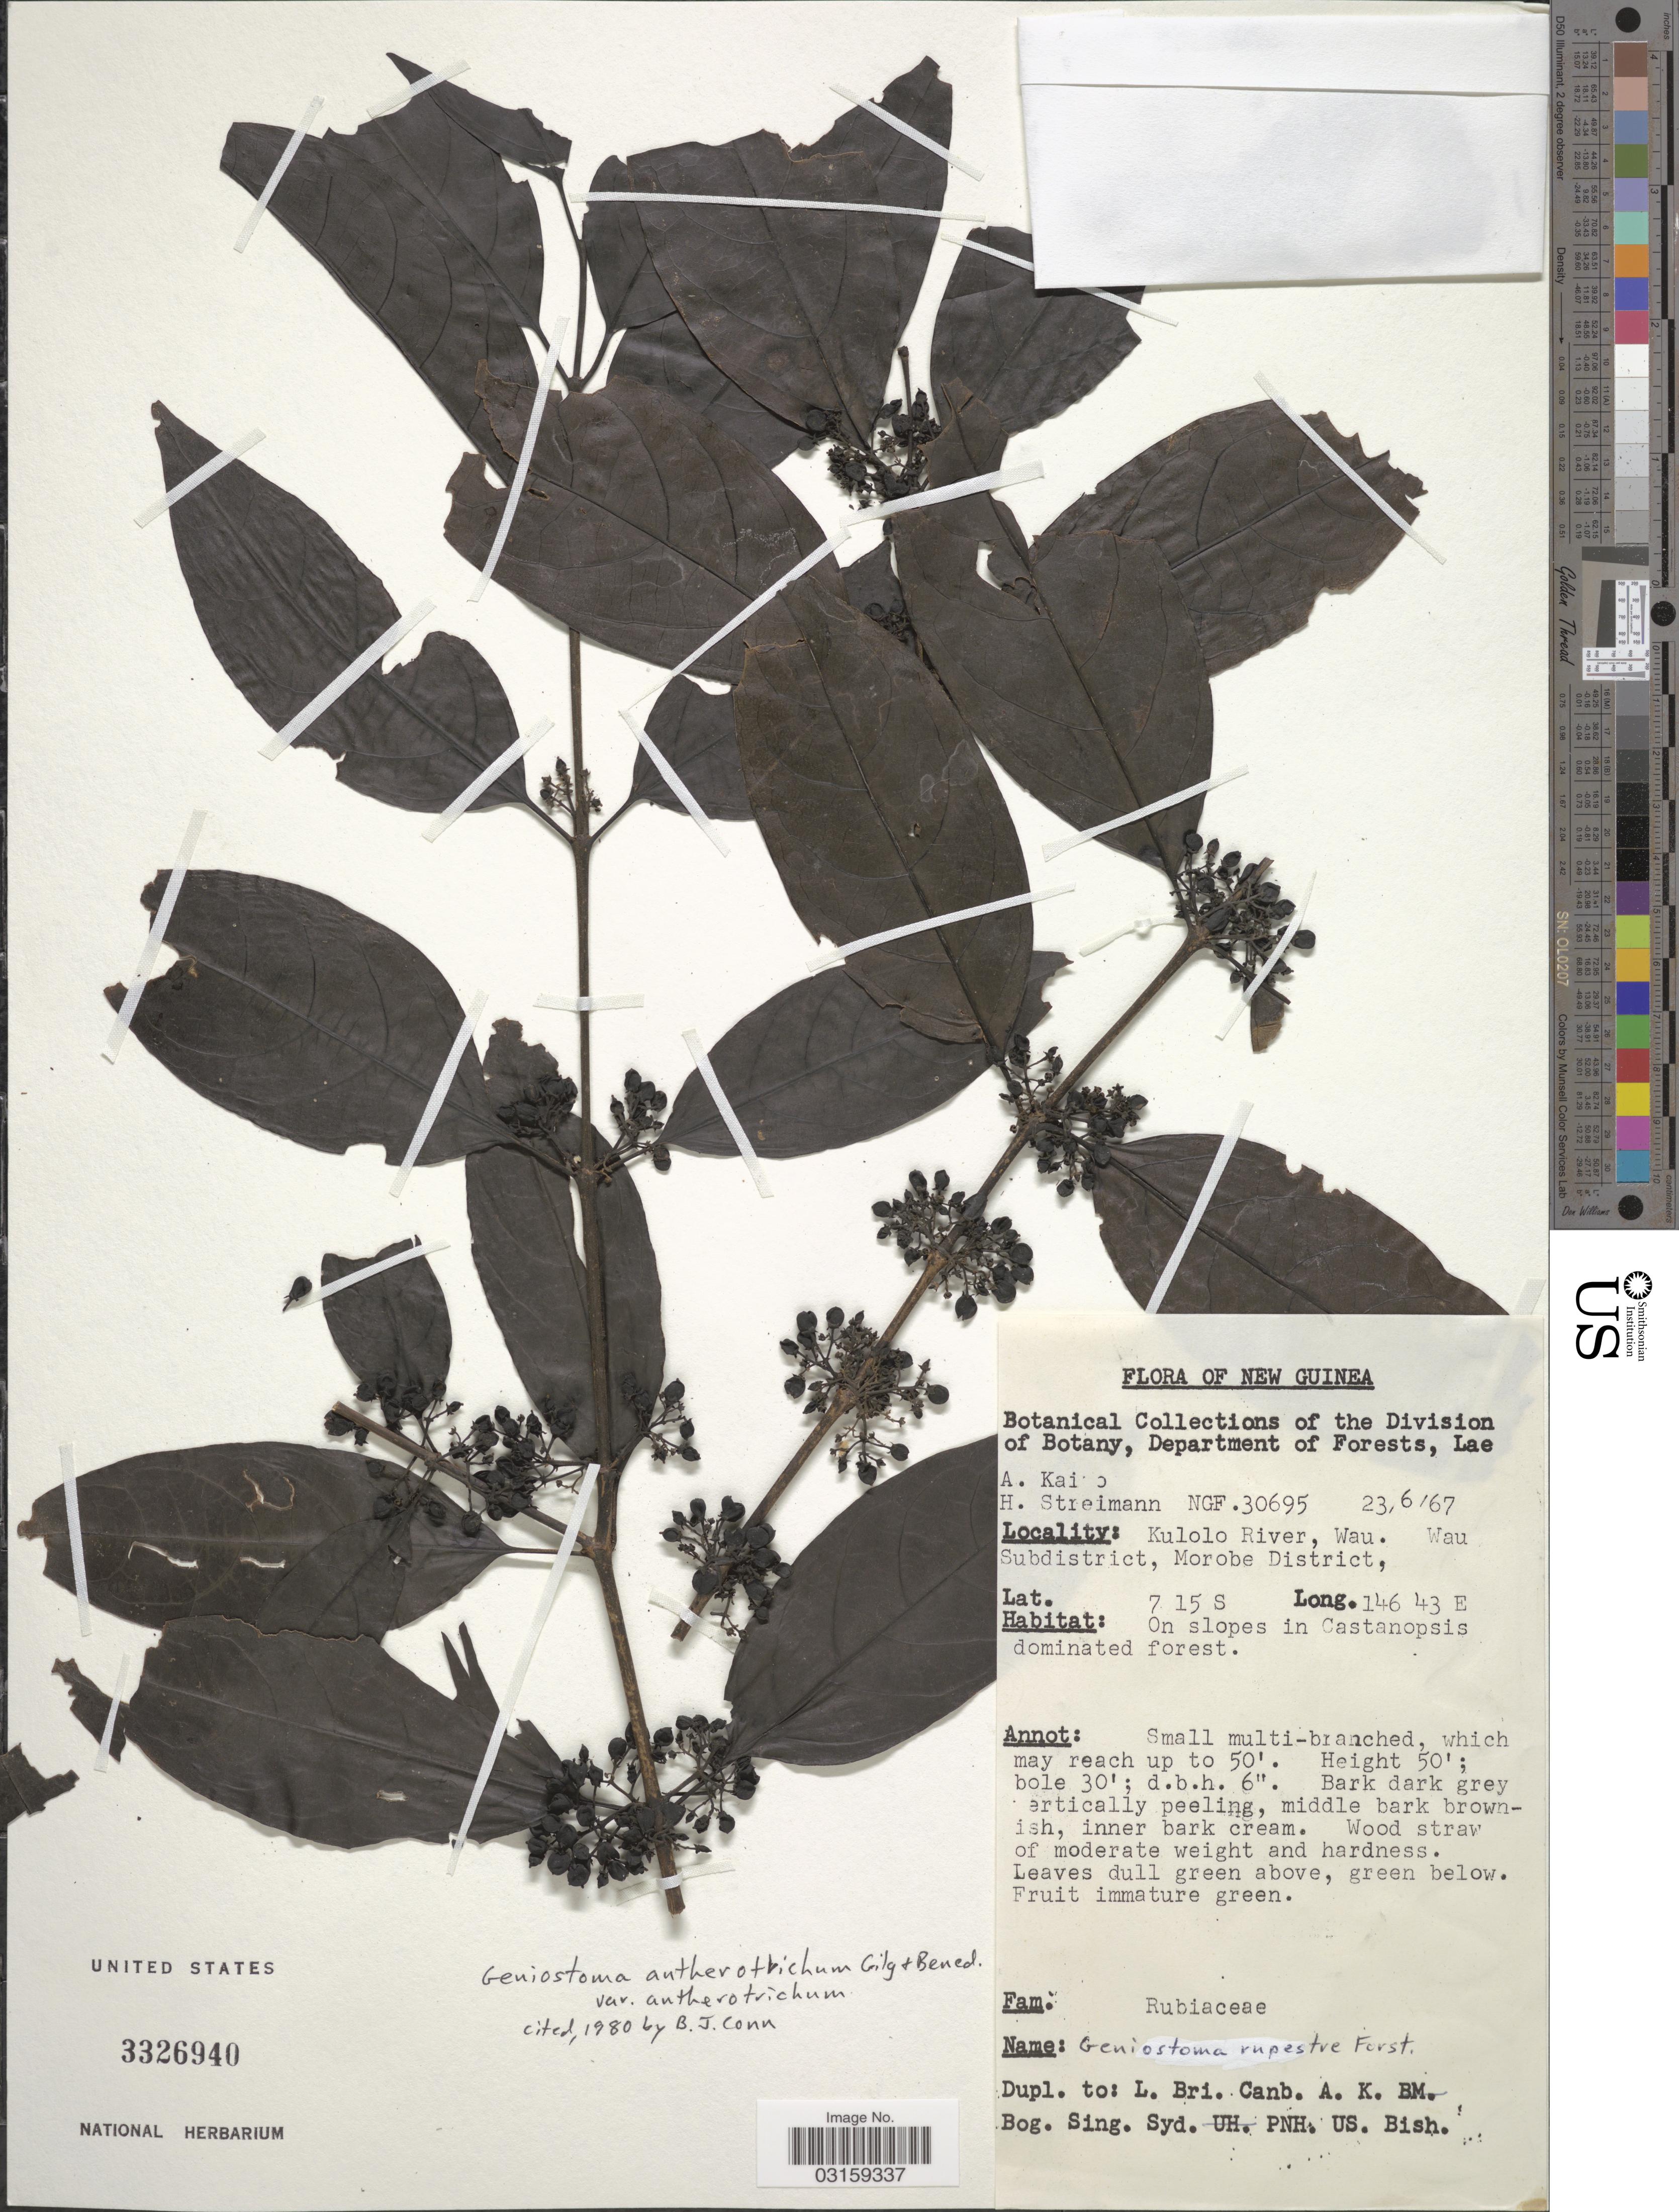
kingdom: Plantae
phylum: Tracheophyta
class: Magnoliopsida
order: Gentianales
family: Loganiaceae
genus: Geniostoma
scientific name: Geniostoma antherotrichum var. antherotrichum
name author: Gilg & Gilg-Ben.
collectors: A. Kairo & H. Streimann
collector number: NGF30695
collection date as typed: Transcribed d/m/y: 23/6/67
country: Papua New Guinea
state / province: Morobe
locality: New Guinea. Kulolo River, Wau. Wau Subdistrict, Morobe District.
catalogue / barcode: US 3326940